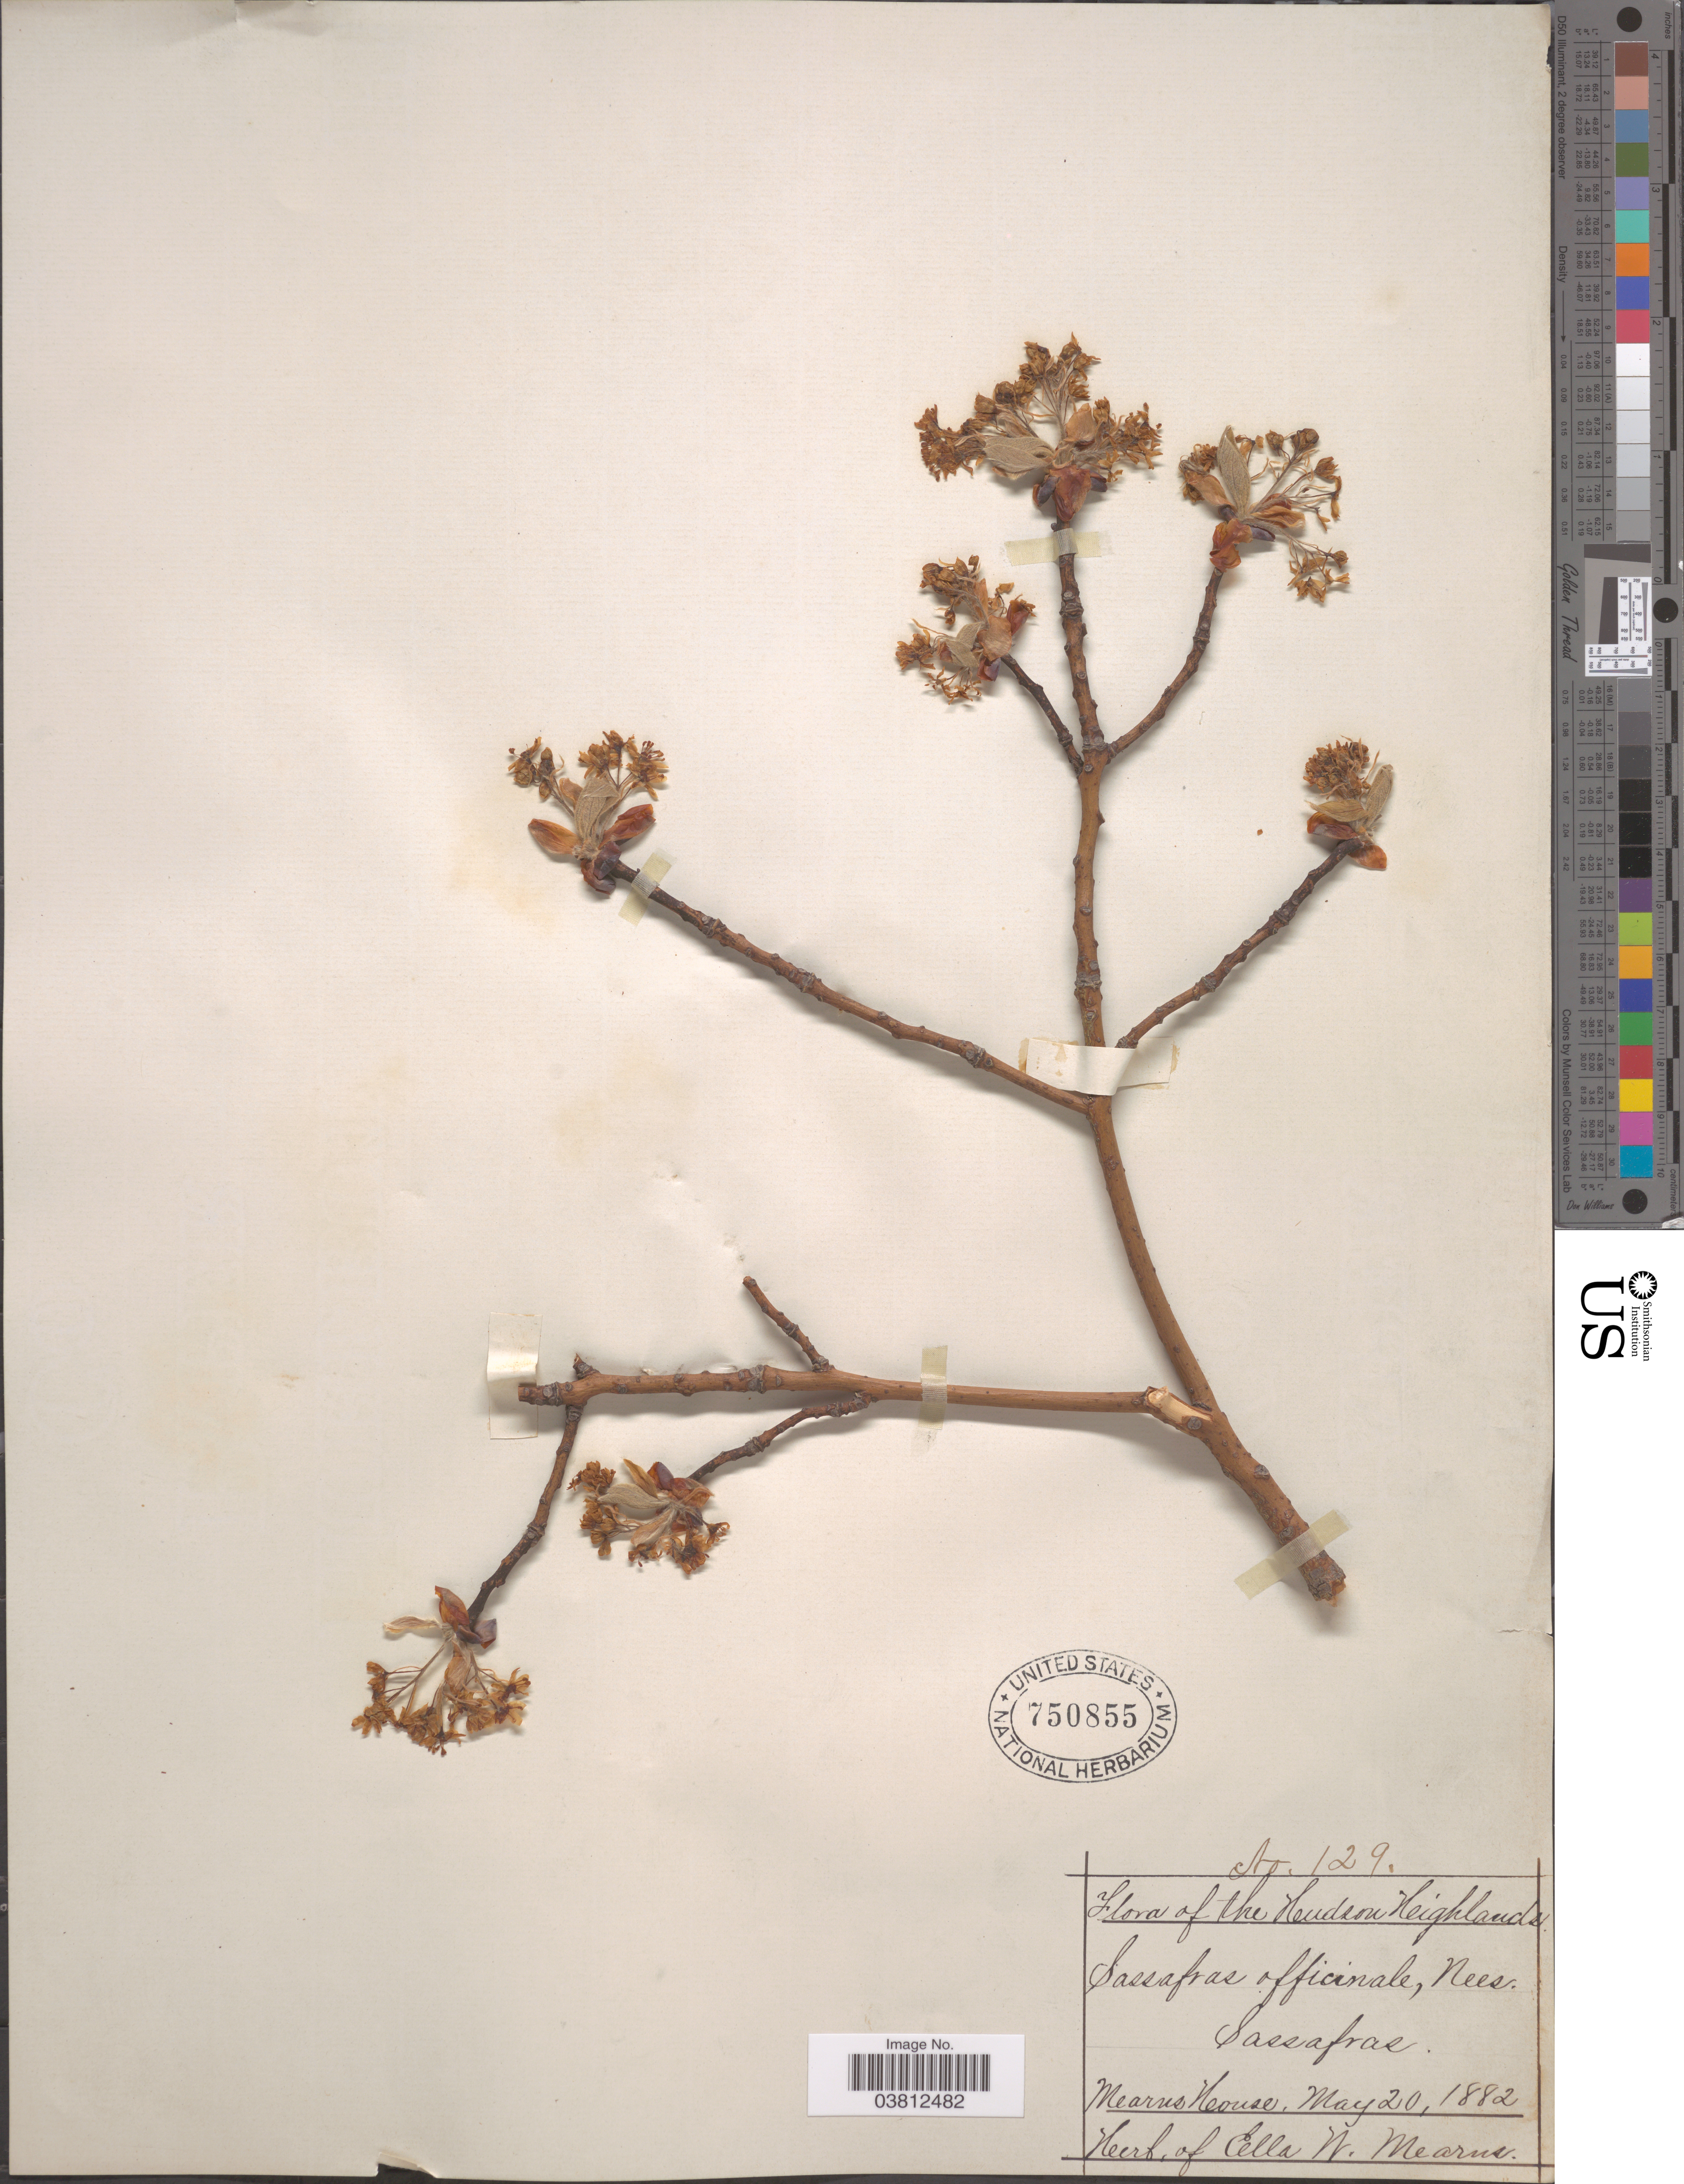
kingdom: Plantae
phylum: Tracheophyta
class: Magnoliopsida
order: Laurales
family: Lauraceae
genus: Sassafras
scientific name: Sassafras albidum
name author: (Nutt.) Nees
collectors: ex herb. Ella W. Mearns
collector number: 129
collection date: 1882-05-20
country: United States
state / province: New York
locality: The Hudson Highlands. Sassafrae [unsure placement] Mearns House.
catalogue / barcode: US 750855